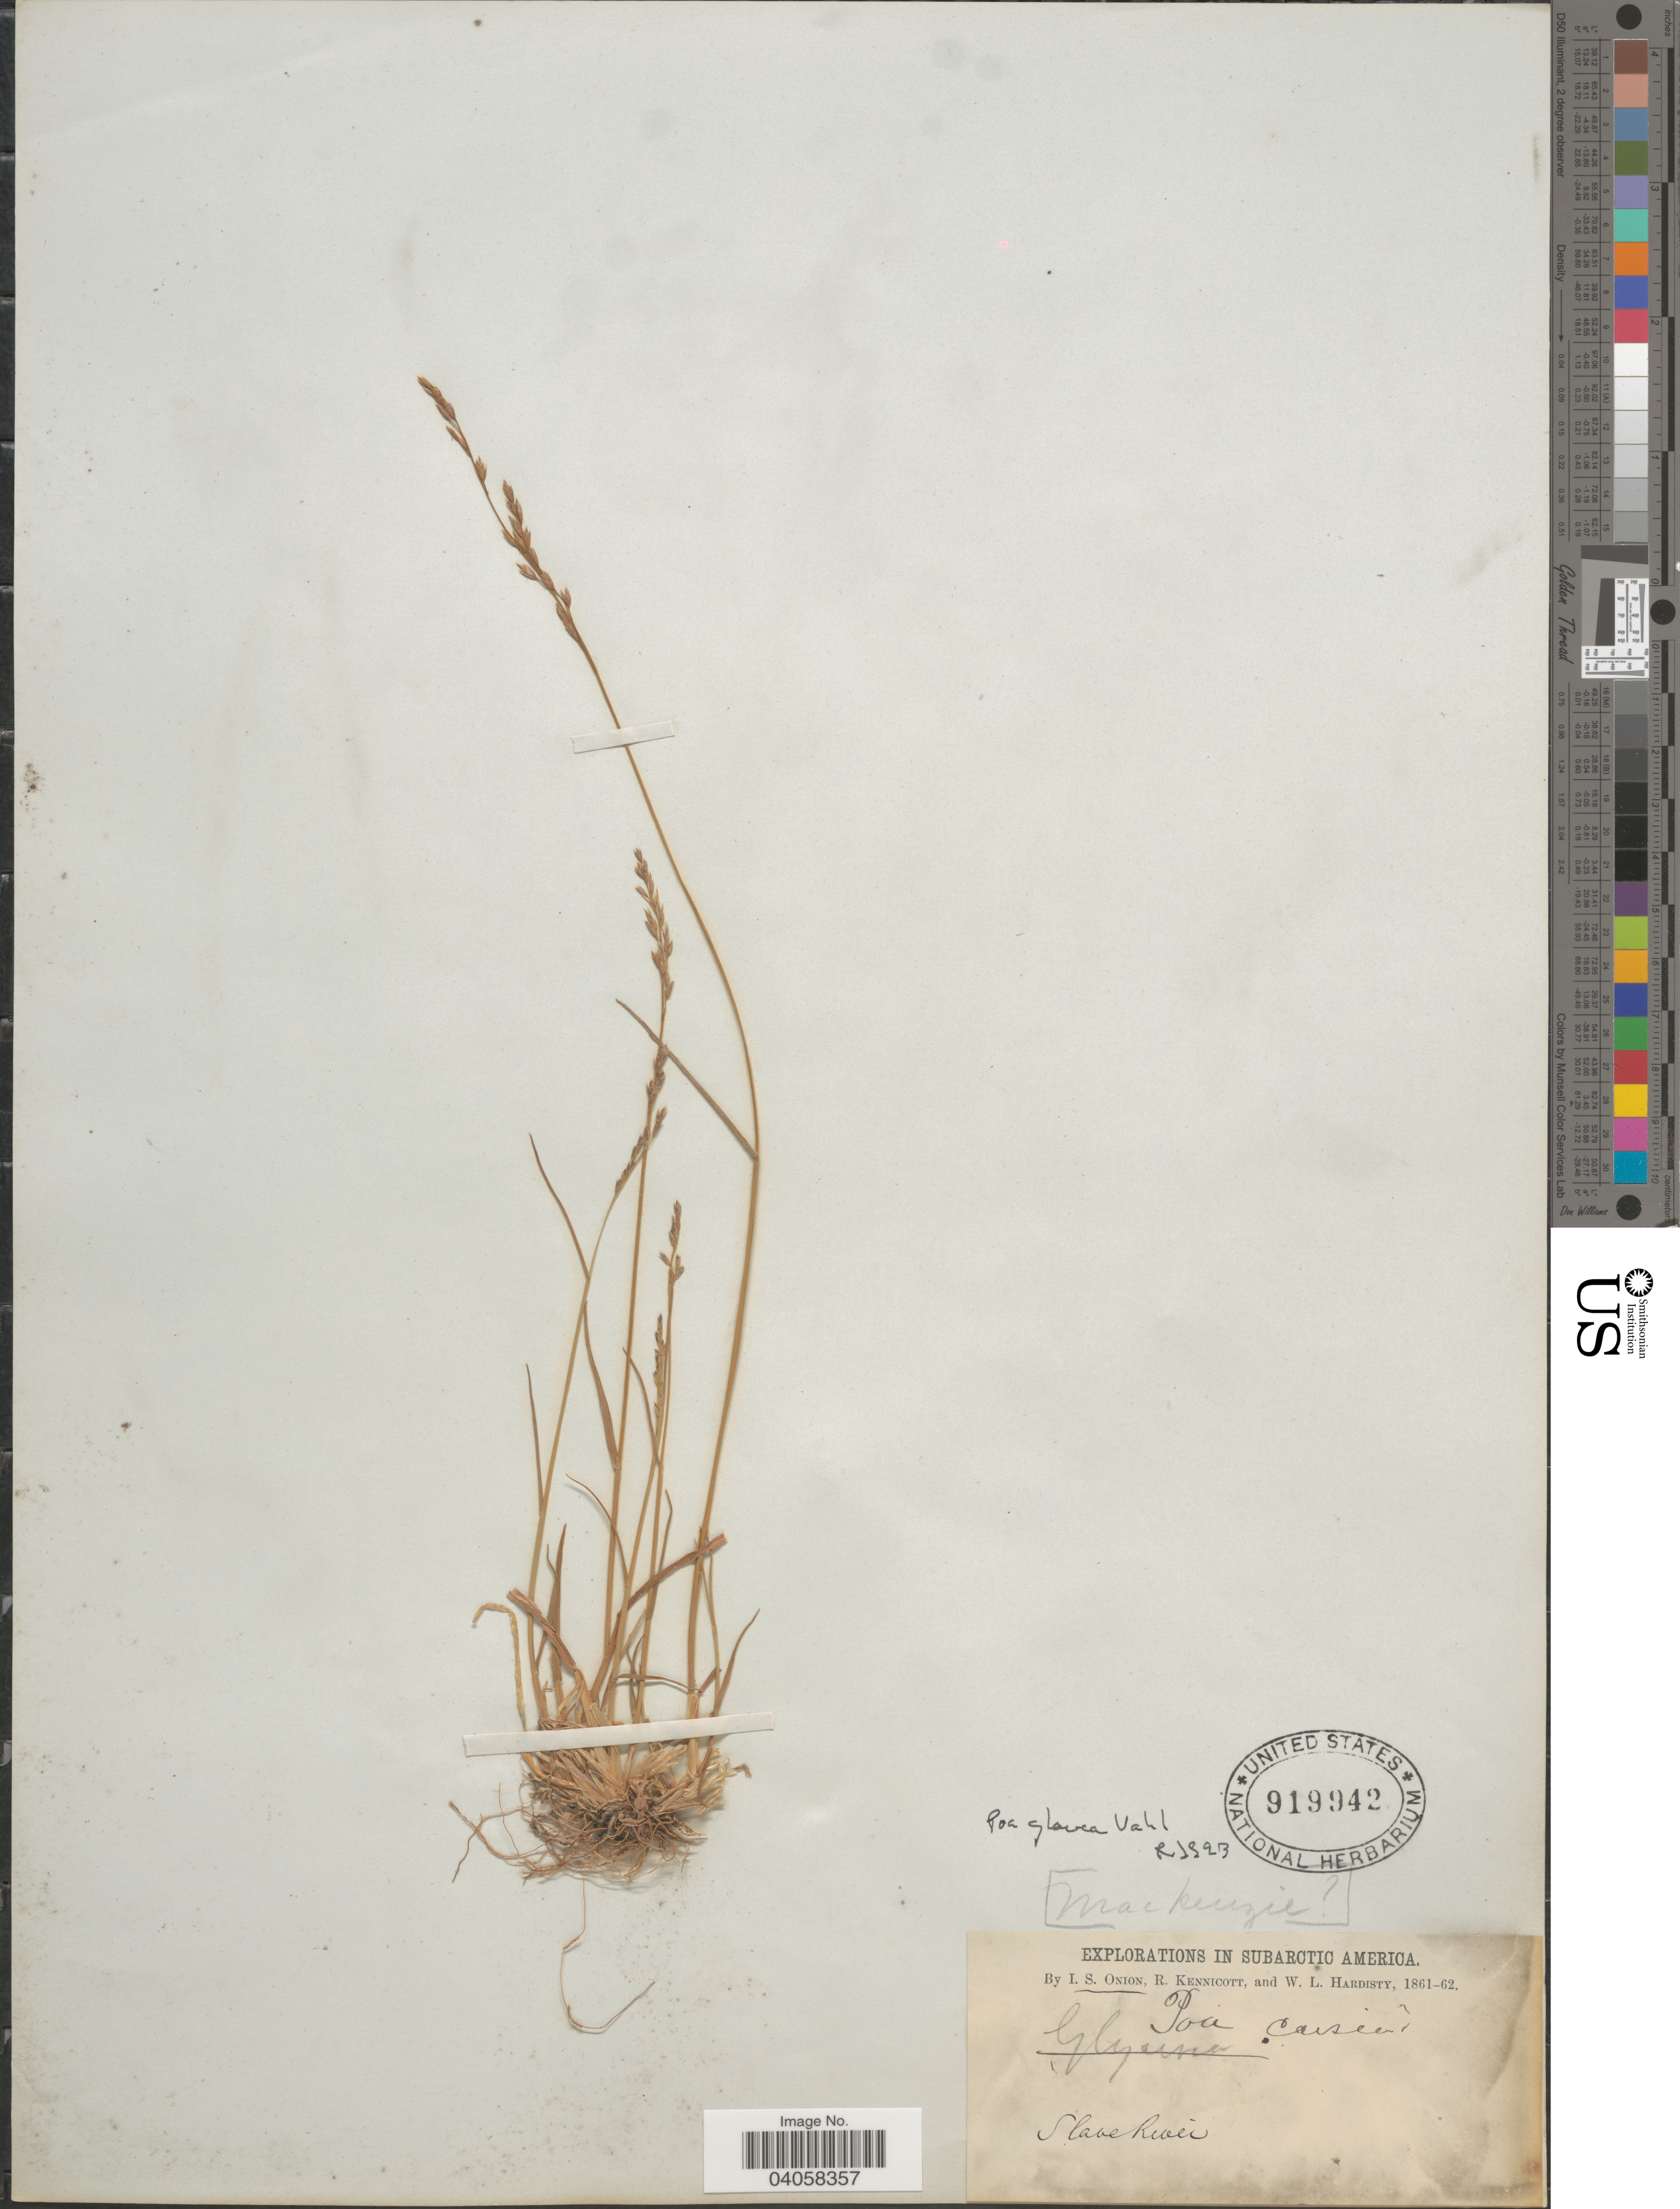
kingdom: Plantae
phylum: Tracheophyta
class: Liliopsida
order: Poales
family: Poaceae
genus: Poa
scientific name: Poa glauca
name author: Vahl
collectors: I. Onion, R. Kennicott & W. Hardisty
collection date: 1861/1862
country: Canada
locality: Mackenzie. Subarctic America. [unsure placement] Slave River.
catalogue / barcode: US 919942